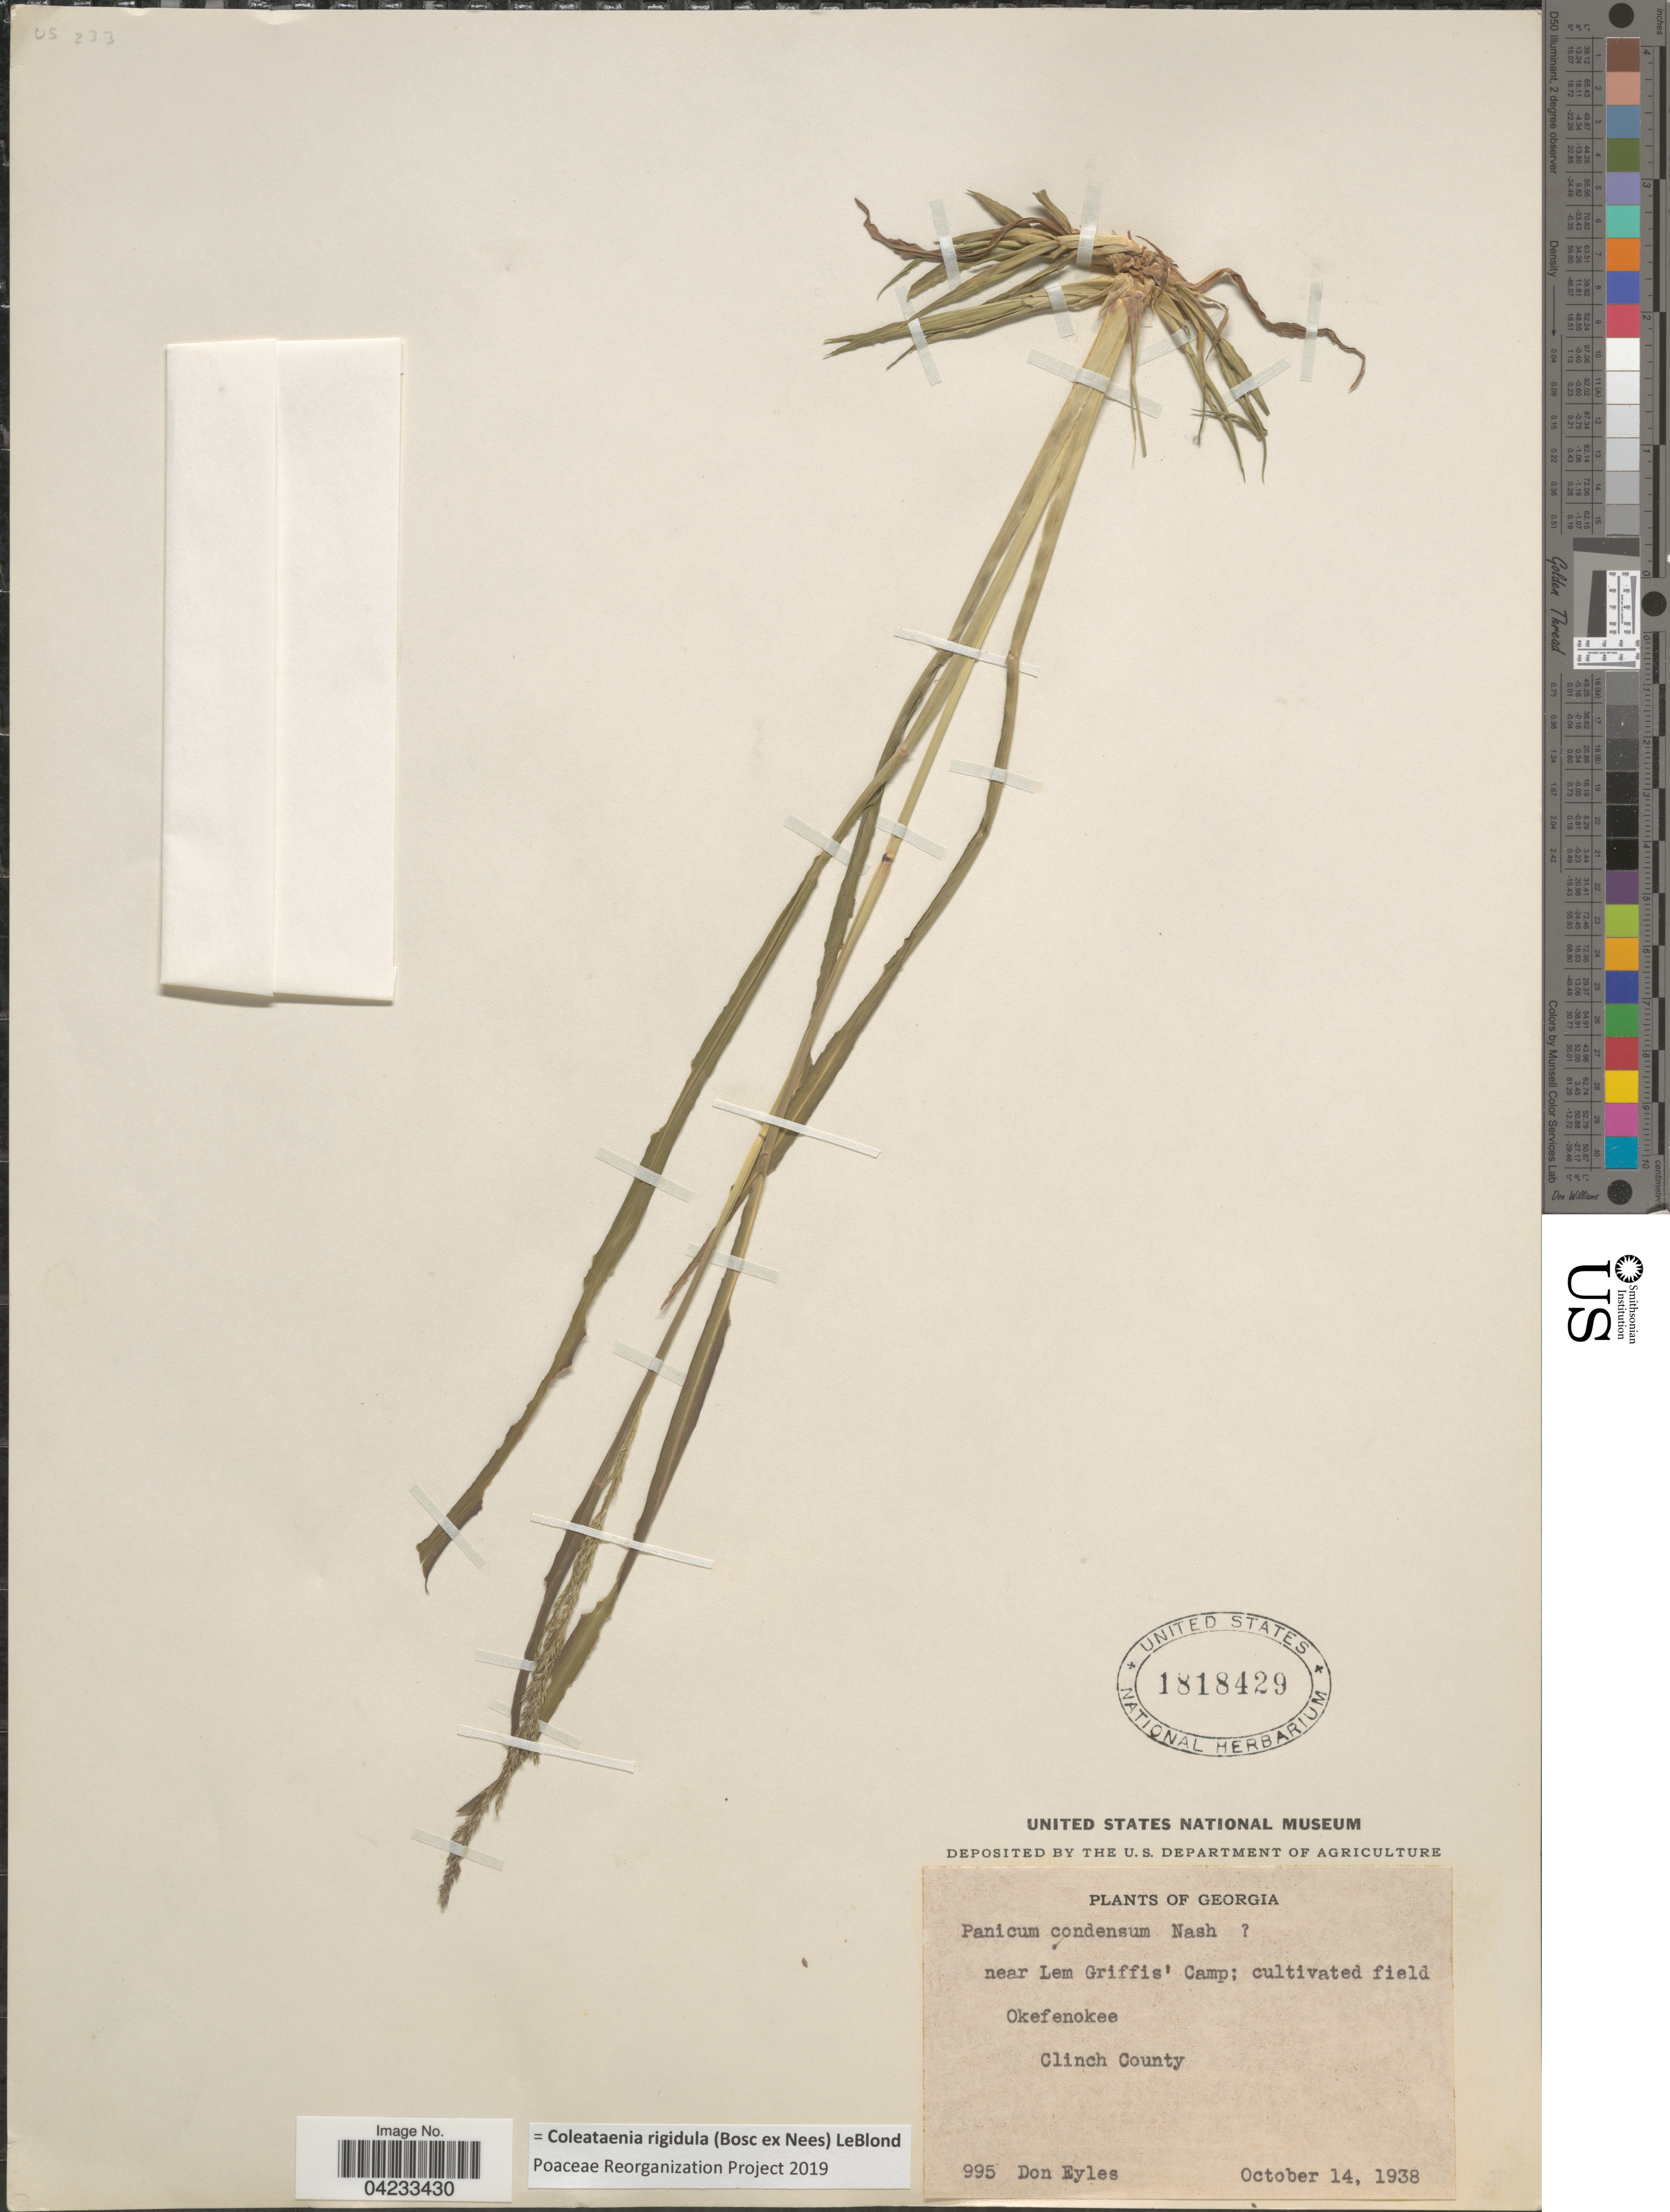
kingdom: Plantae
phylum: Tracheophyta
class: Liliopsida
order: Poales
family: Poaceae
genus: Coleataenia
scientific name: Coleataenia rigidula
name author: (Bosc ex Nees) LeBlond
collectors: D. Eyles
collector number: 995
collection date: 1938-10-14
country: United States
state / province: Georgia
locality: Near Lem Griffis' Camp; cultivated field. Okefenokee. Clinch County.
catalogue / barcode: US 1818429